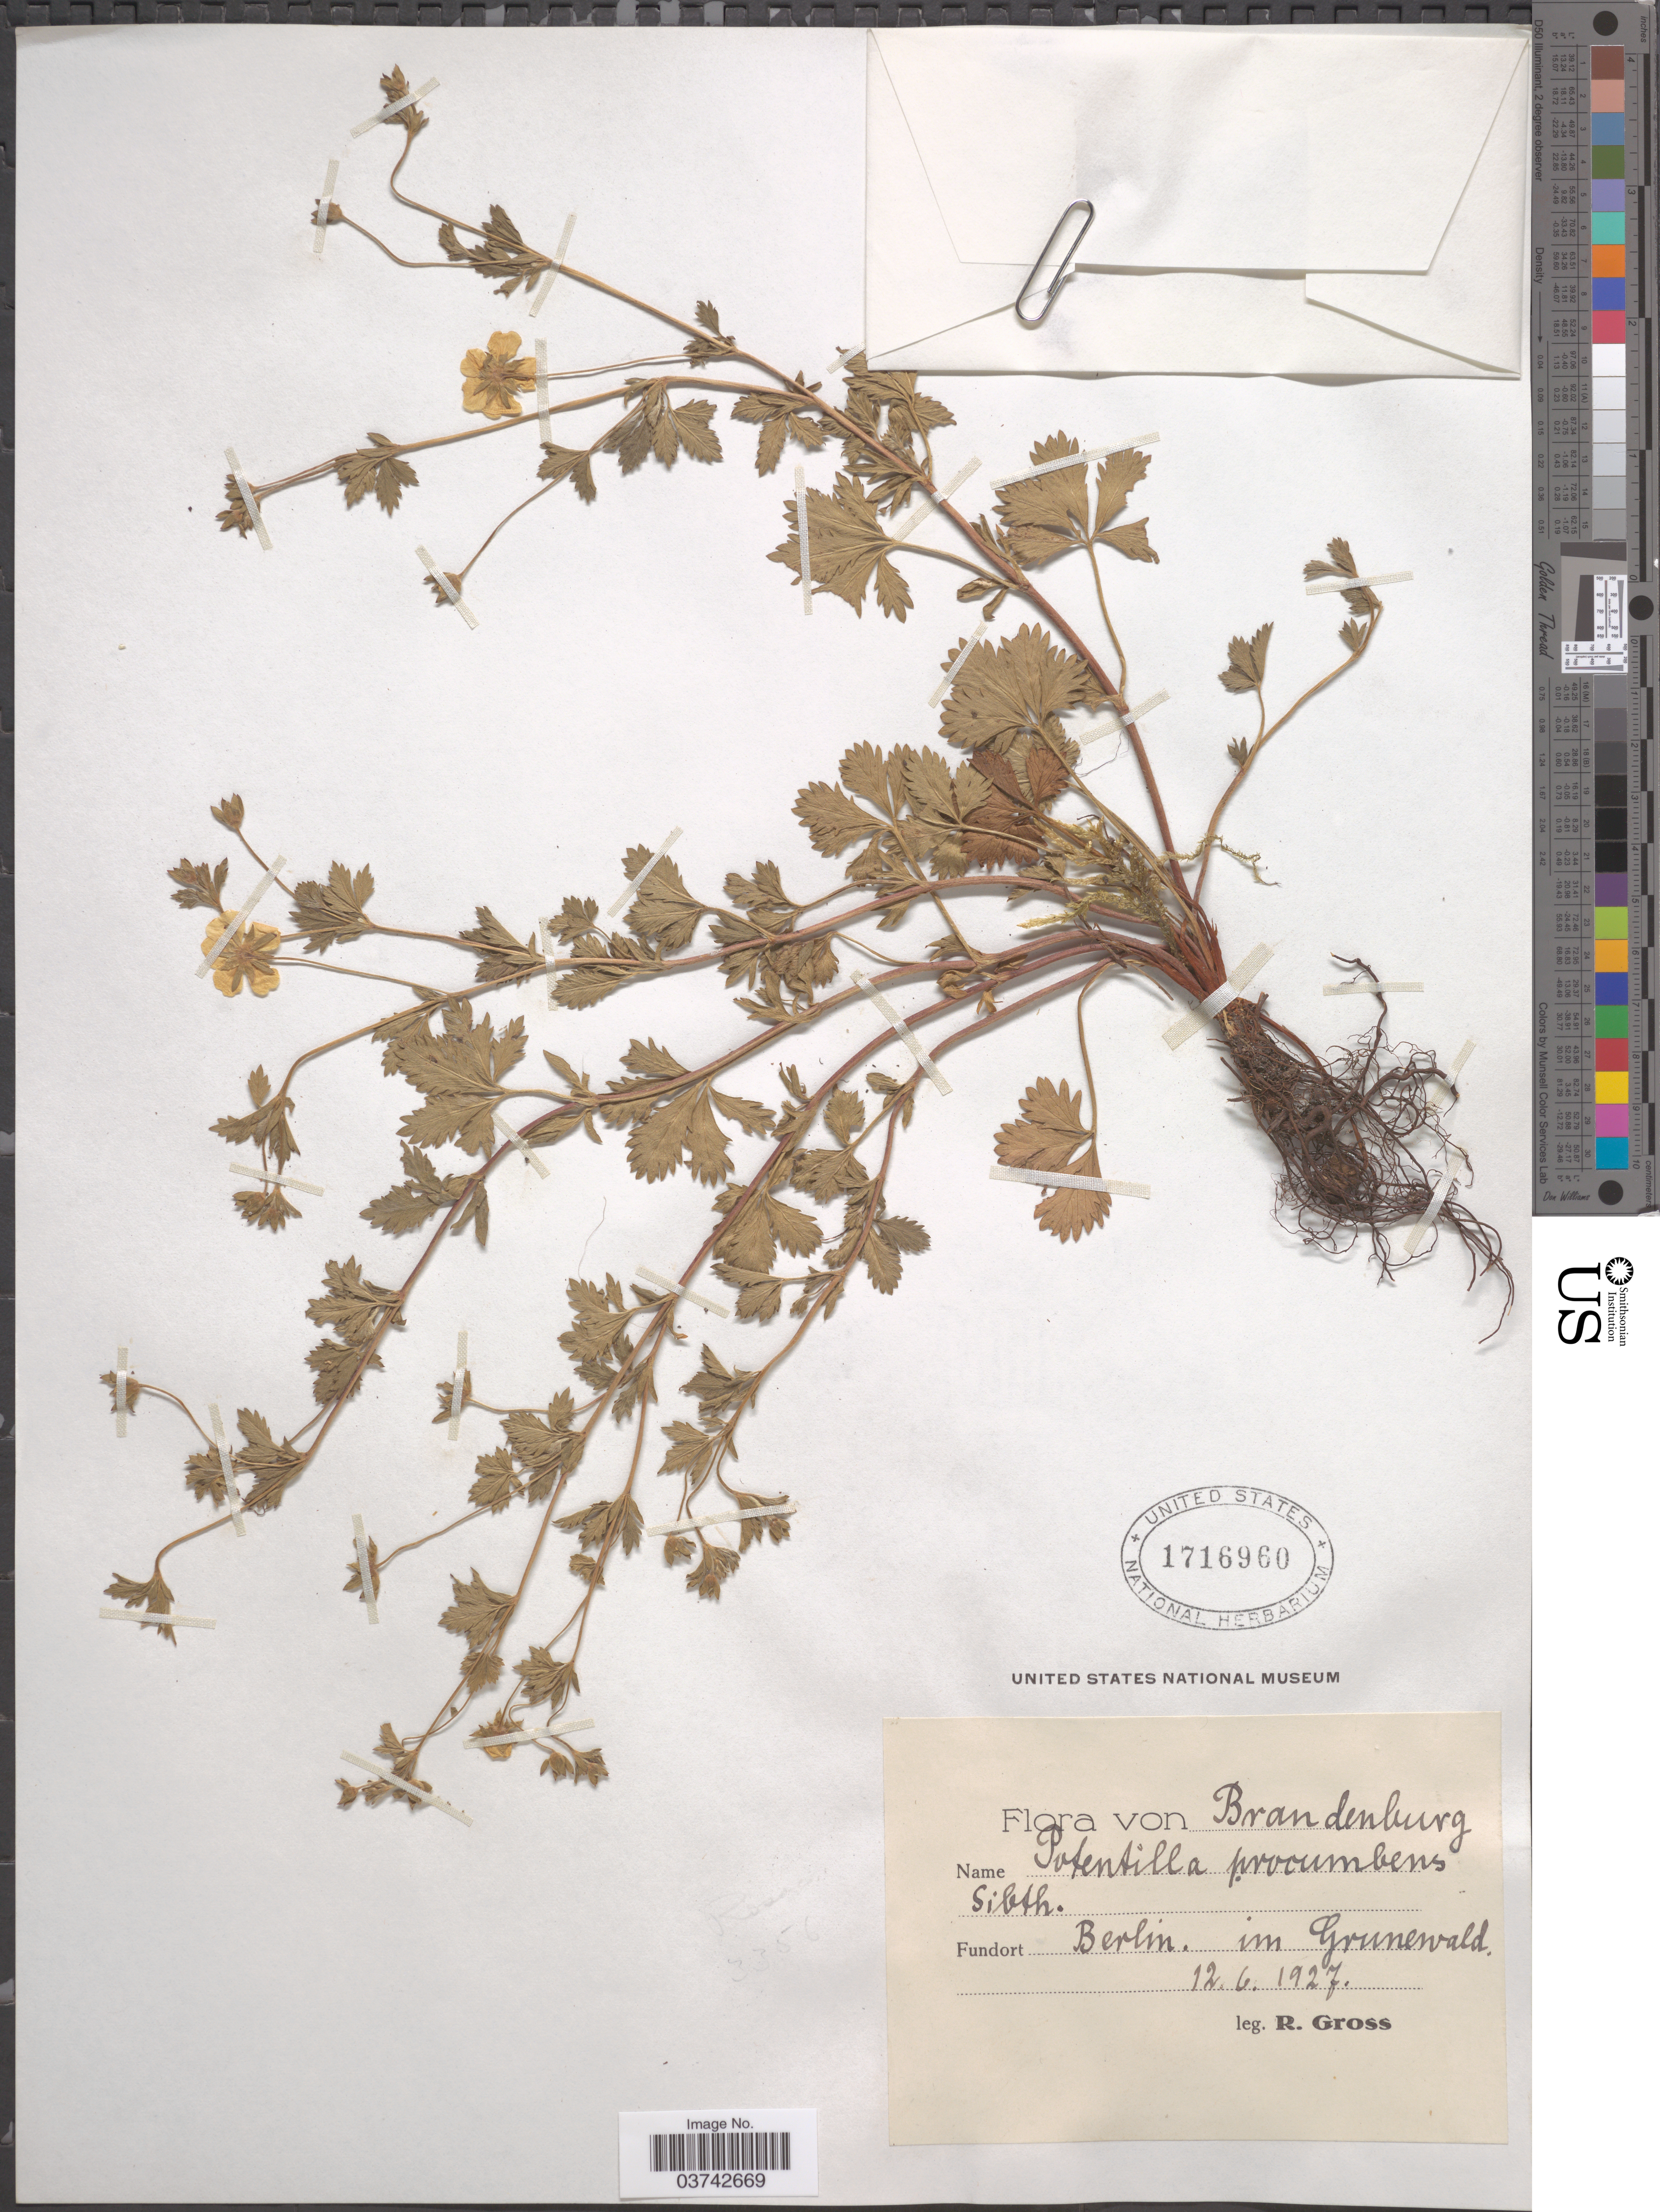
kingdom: Plantae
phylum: Tracheophyta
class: Magnoliopsida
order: Rosales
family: Rosaceae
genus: Potentilla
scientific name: Potentilla procumbens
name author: Sibth.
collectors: R. Gross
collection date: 1927-06-12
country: Germany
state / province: Berlin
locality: Brandenburg [unsure placement] Fundort Berlin. im Grunewald.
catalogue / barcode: US 1716960